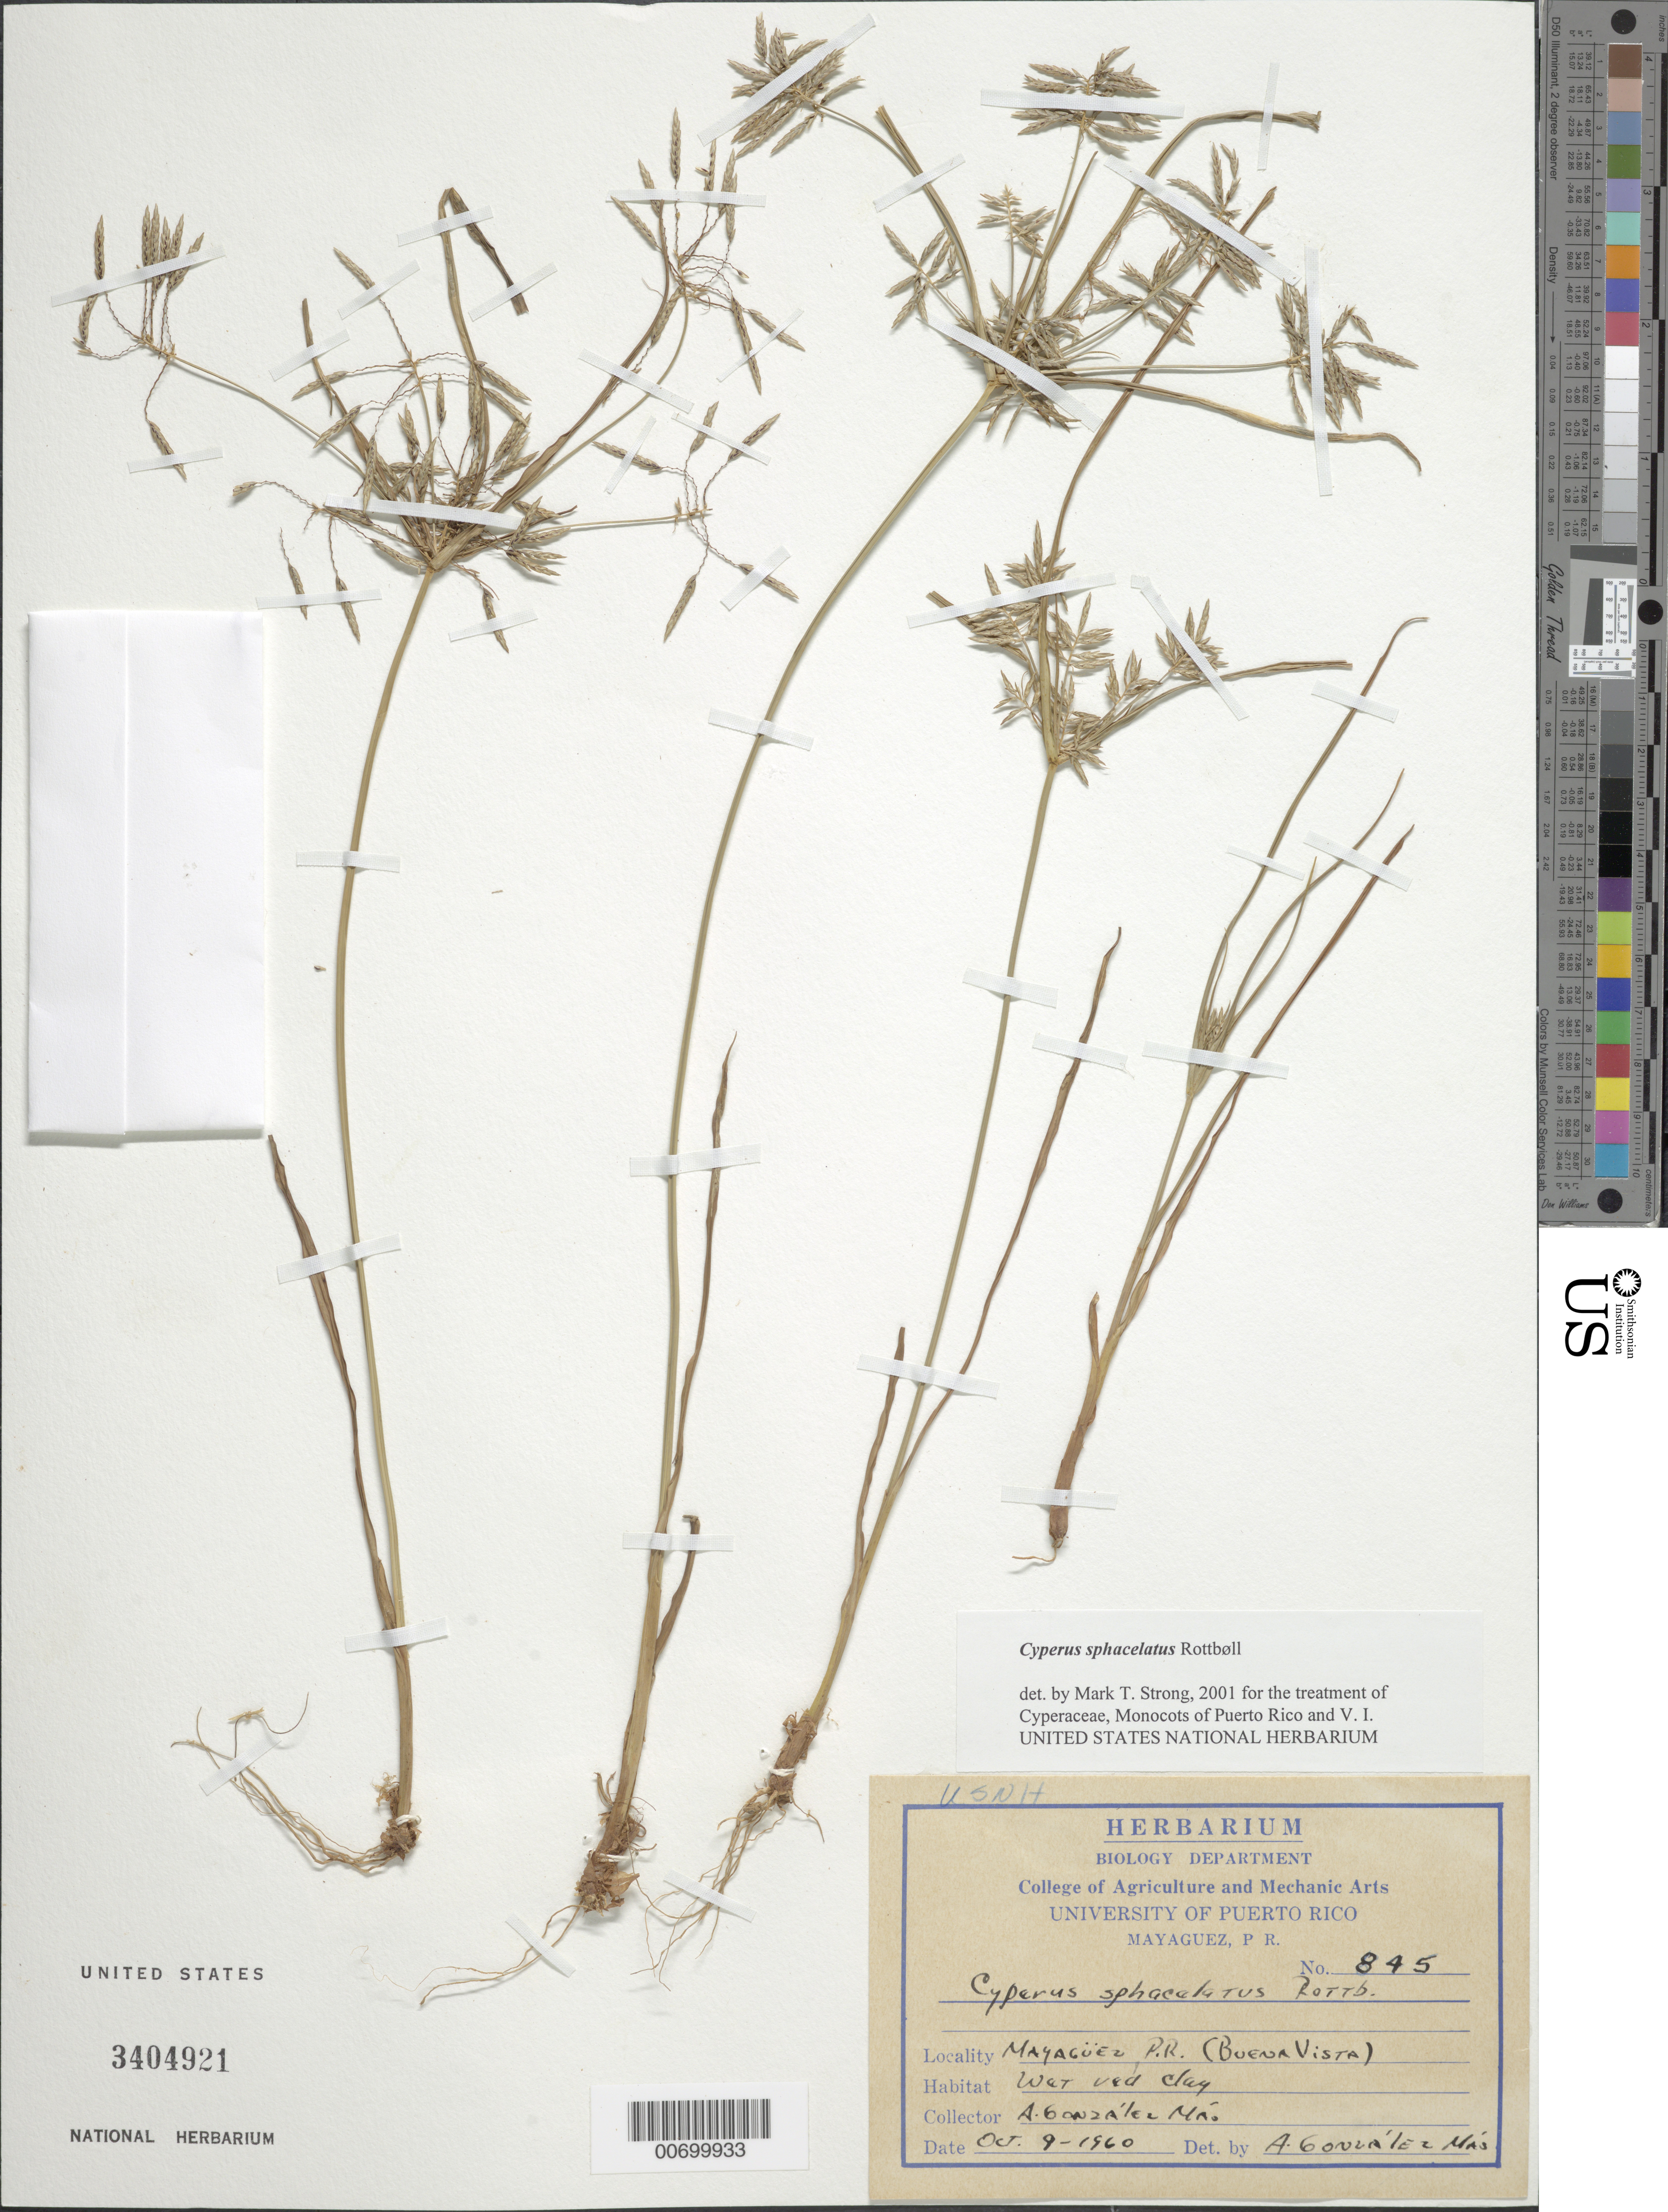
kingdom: Plantae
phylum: Tracheophyta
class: Liliopsida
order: Poales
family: Cyperaceae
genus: Cyperus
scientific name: Cyperus sphacelatus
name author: Rottb.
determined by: Strong, M. T., (US), Smithsonian Institution - National Museum of Natural History (UNITED STATES)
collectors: A. González Más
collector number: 845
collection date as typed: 09 Oct 1960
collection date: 1960-10-09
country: Puerto Rico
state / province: Mayagüez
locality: Mayagüez: Buena Vista.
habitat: Wet red clay.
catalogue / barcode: US 3404921